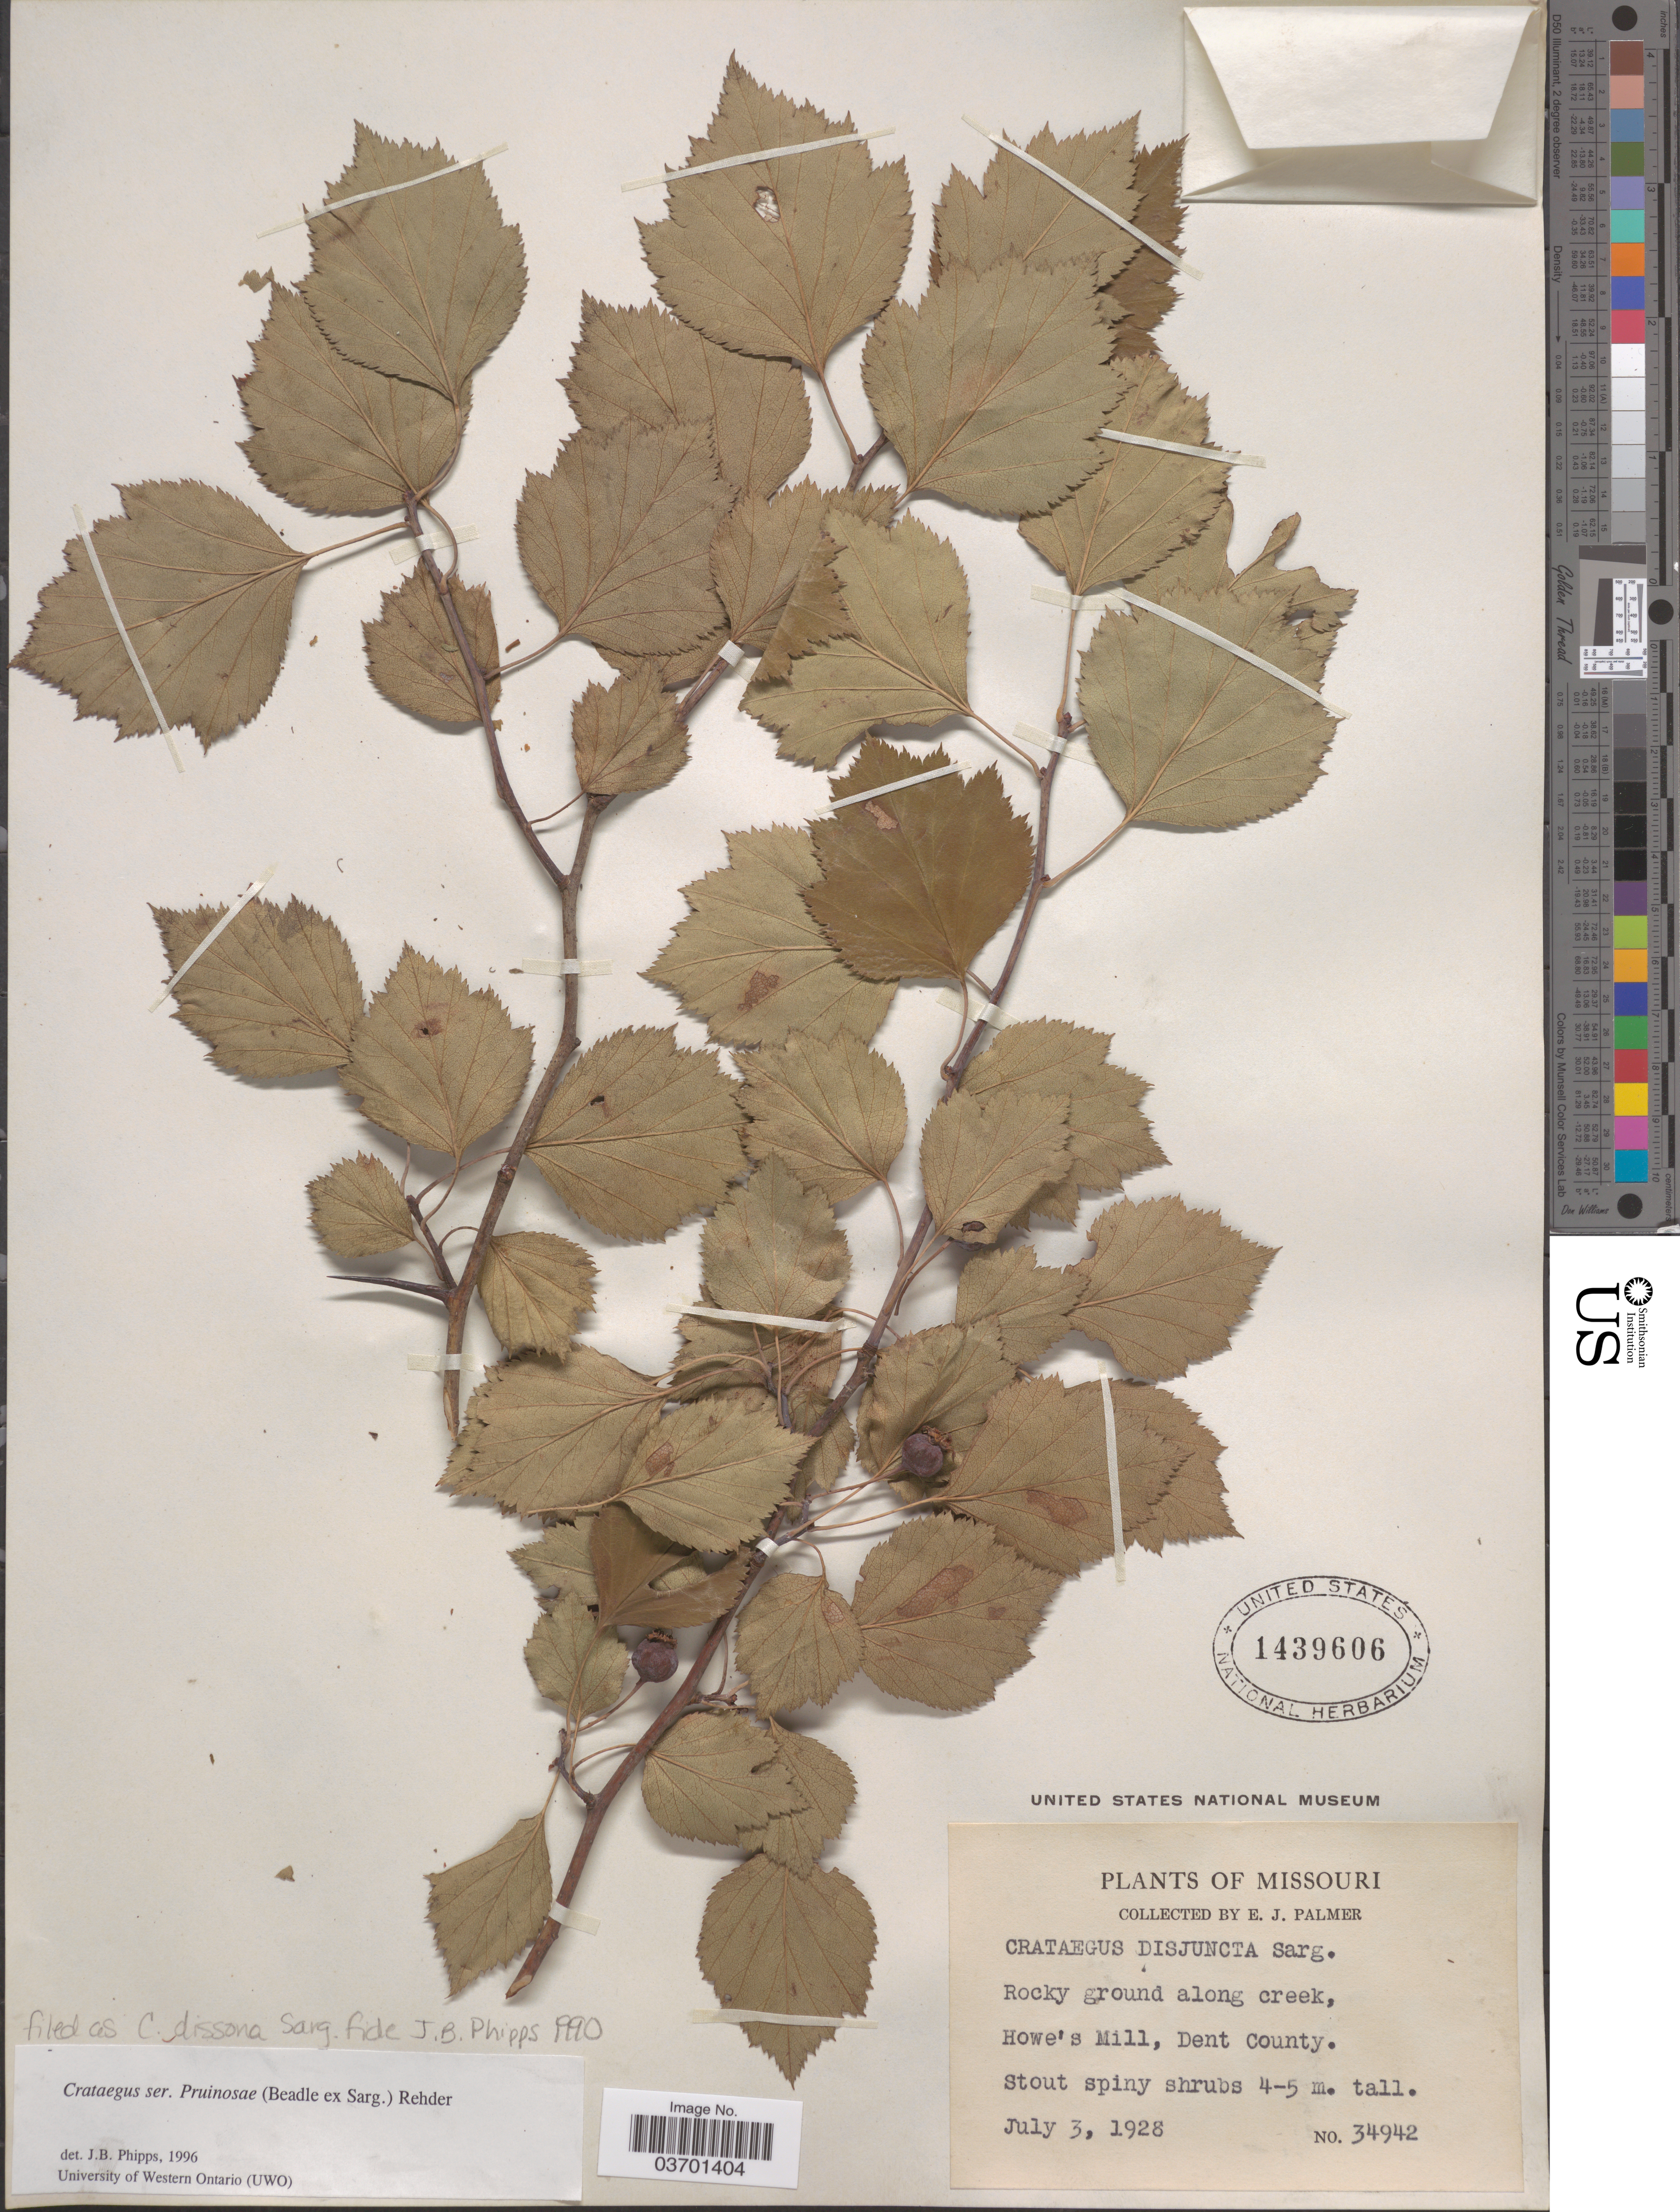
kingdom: Plantae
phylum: Tracheophyta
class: Magnoliopsida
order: Rosales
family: Rosaceae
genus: Crataegus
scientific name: Crataegus pruinosa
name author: (H.L. Wendl.) K. Koch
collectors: E. J. Palmer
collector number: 34942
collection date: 1928-07-03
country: United States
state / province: Missouri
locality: Howe's Mill, Dent County.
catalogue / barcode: US 1439606